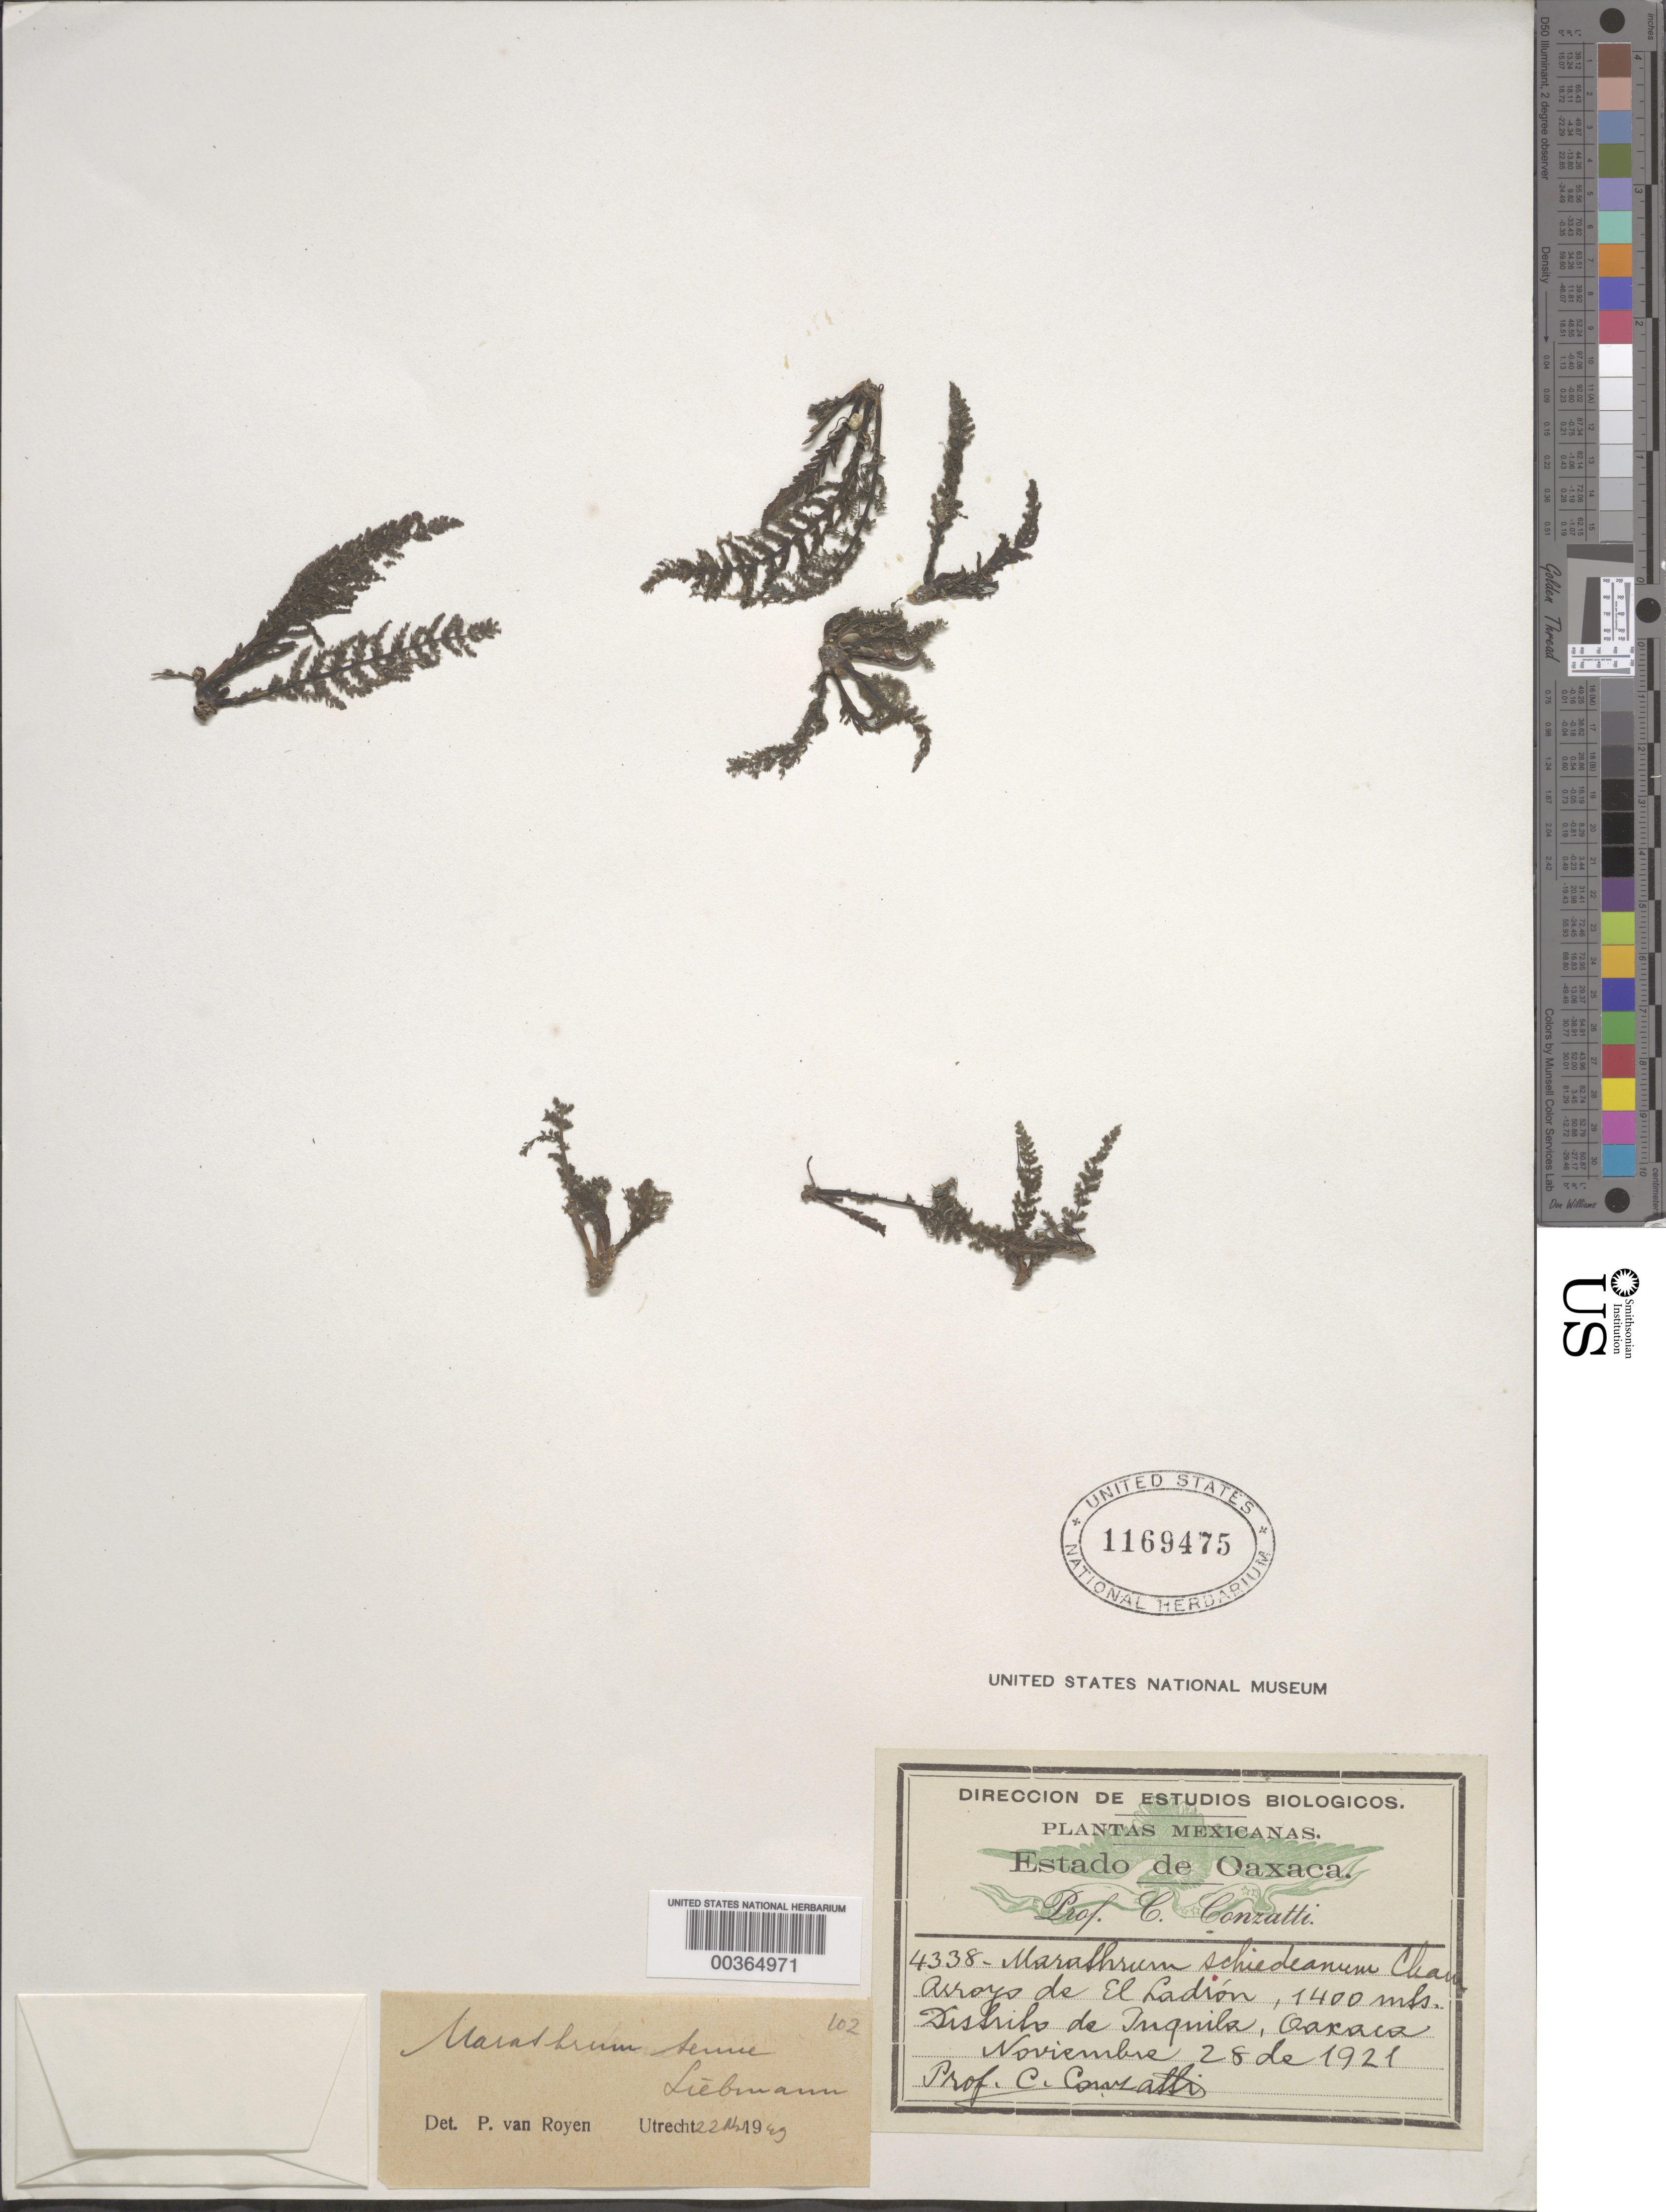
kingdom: Plantae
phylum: Tracheophyta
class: Magnoliopsida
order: Malpighiales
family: Podostemaceae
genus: Marathrum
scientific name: Marathrum tenue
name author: Liebm.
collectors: C. Conzatti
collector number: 4338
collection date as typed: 28 Nov 1921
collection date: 1921-11-28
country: Mexico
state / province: Oaxaca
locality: Inquila dist., arroyo de el ladron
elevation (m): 1400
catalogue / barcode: US 1169475